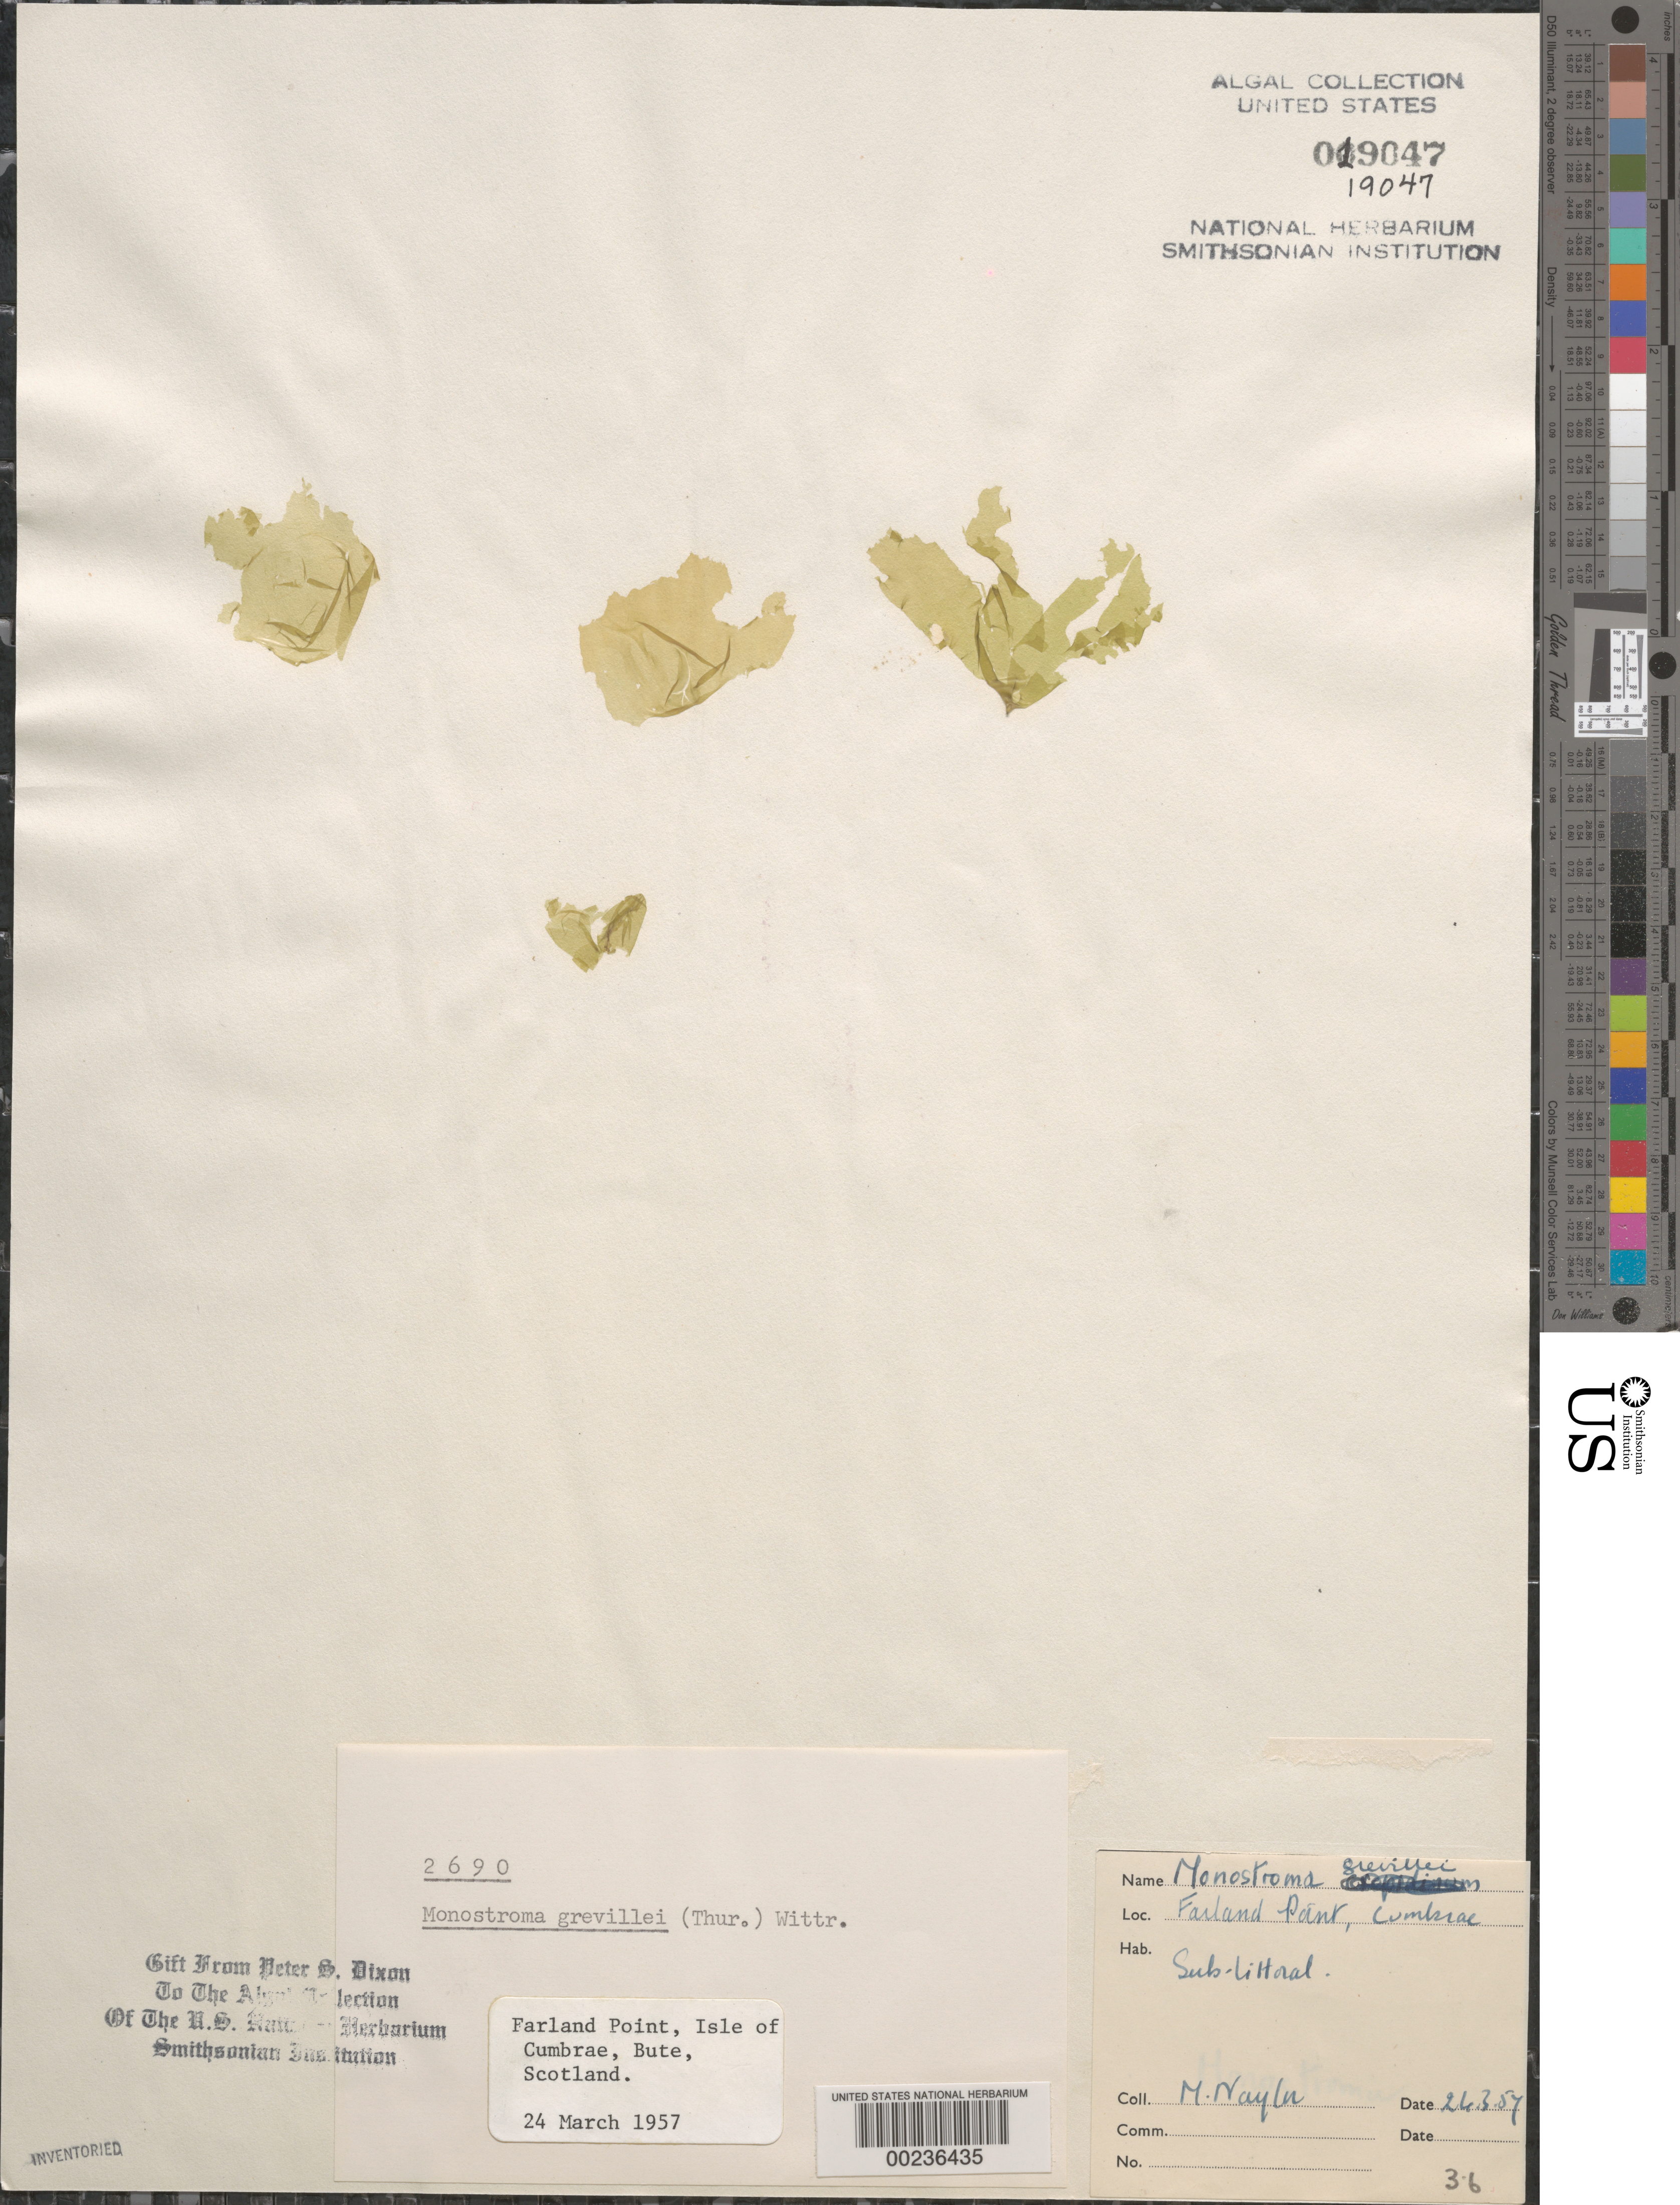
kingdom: Plantae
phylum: Chlorophyta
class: Ulvophyceae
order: Ulvales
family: Monostromataceae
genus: Monostroma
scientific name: Monostroma grevillei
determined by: Dixon, P. S.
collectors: M. Roberts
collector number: PSD 2690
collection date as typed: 24 Mar 1957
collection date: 1957-03-24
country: United Kingdom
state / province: Scotland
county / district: North Ayrshire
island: Great Cumbrae Island (Isle of Cumbrae)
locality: Farland Point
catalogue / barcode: US 19047